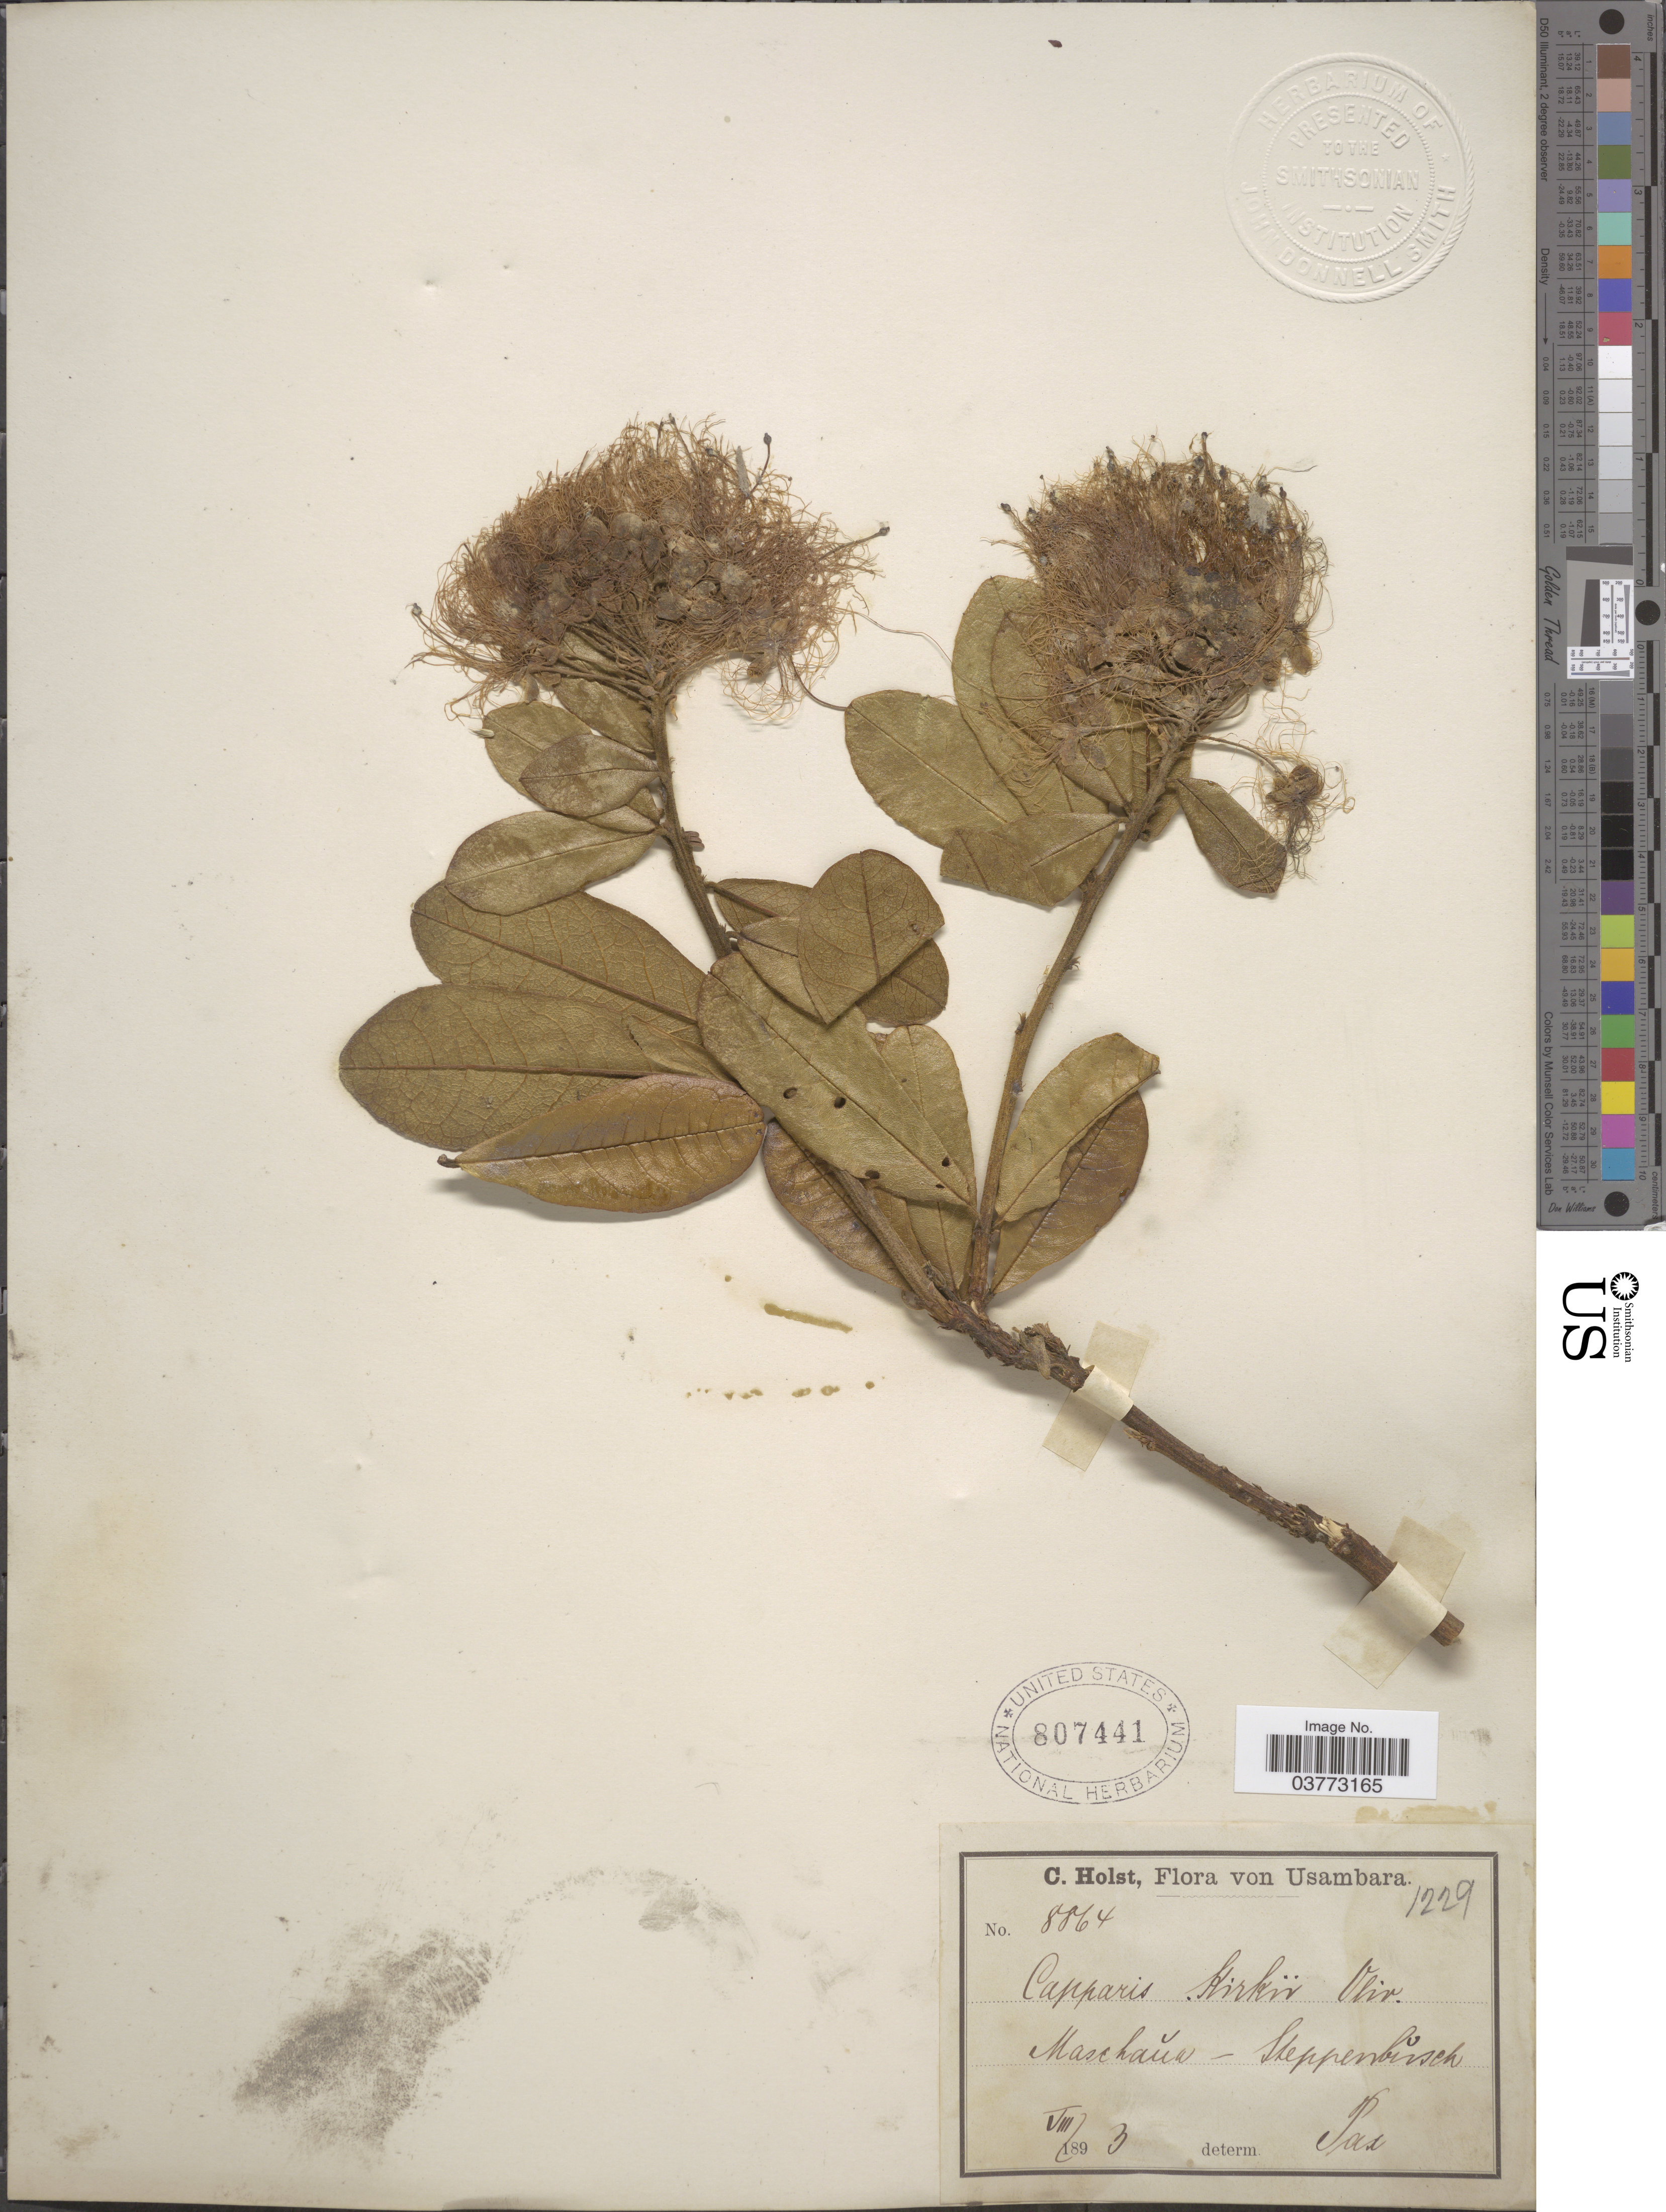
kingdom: Plantae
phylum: Tracheophyta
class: Magnoliopsida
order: Brassicales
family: Capparaceae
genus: Capparis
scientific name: Capparis kirkii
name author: Oliv.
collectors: C. H. Holst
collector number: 8864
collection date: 1893-08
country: Tanzania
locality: Usambara. Maschaŭa.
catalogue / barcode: US 807441